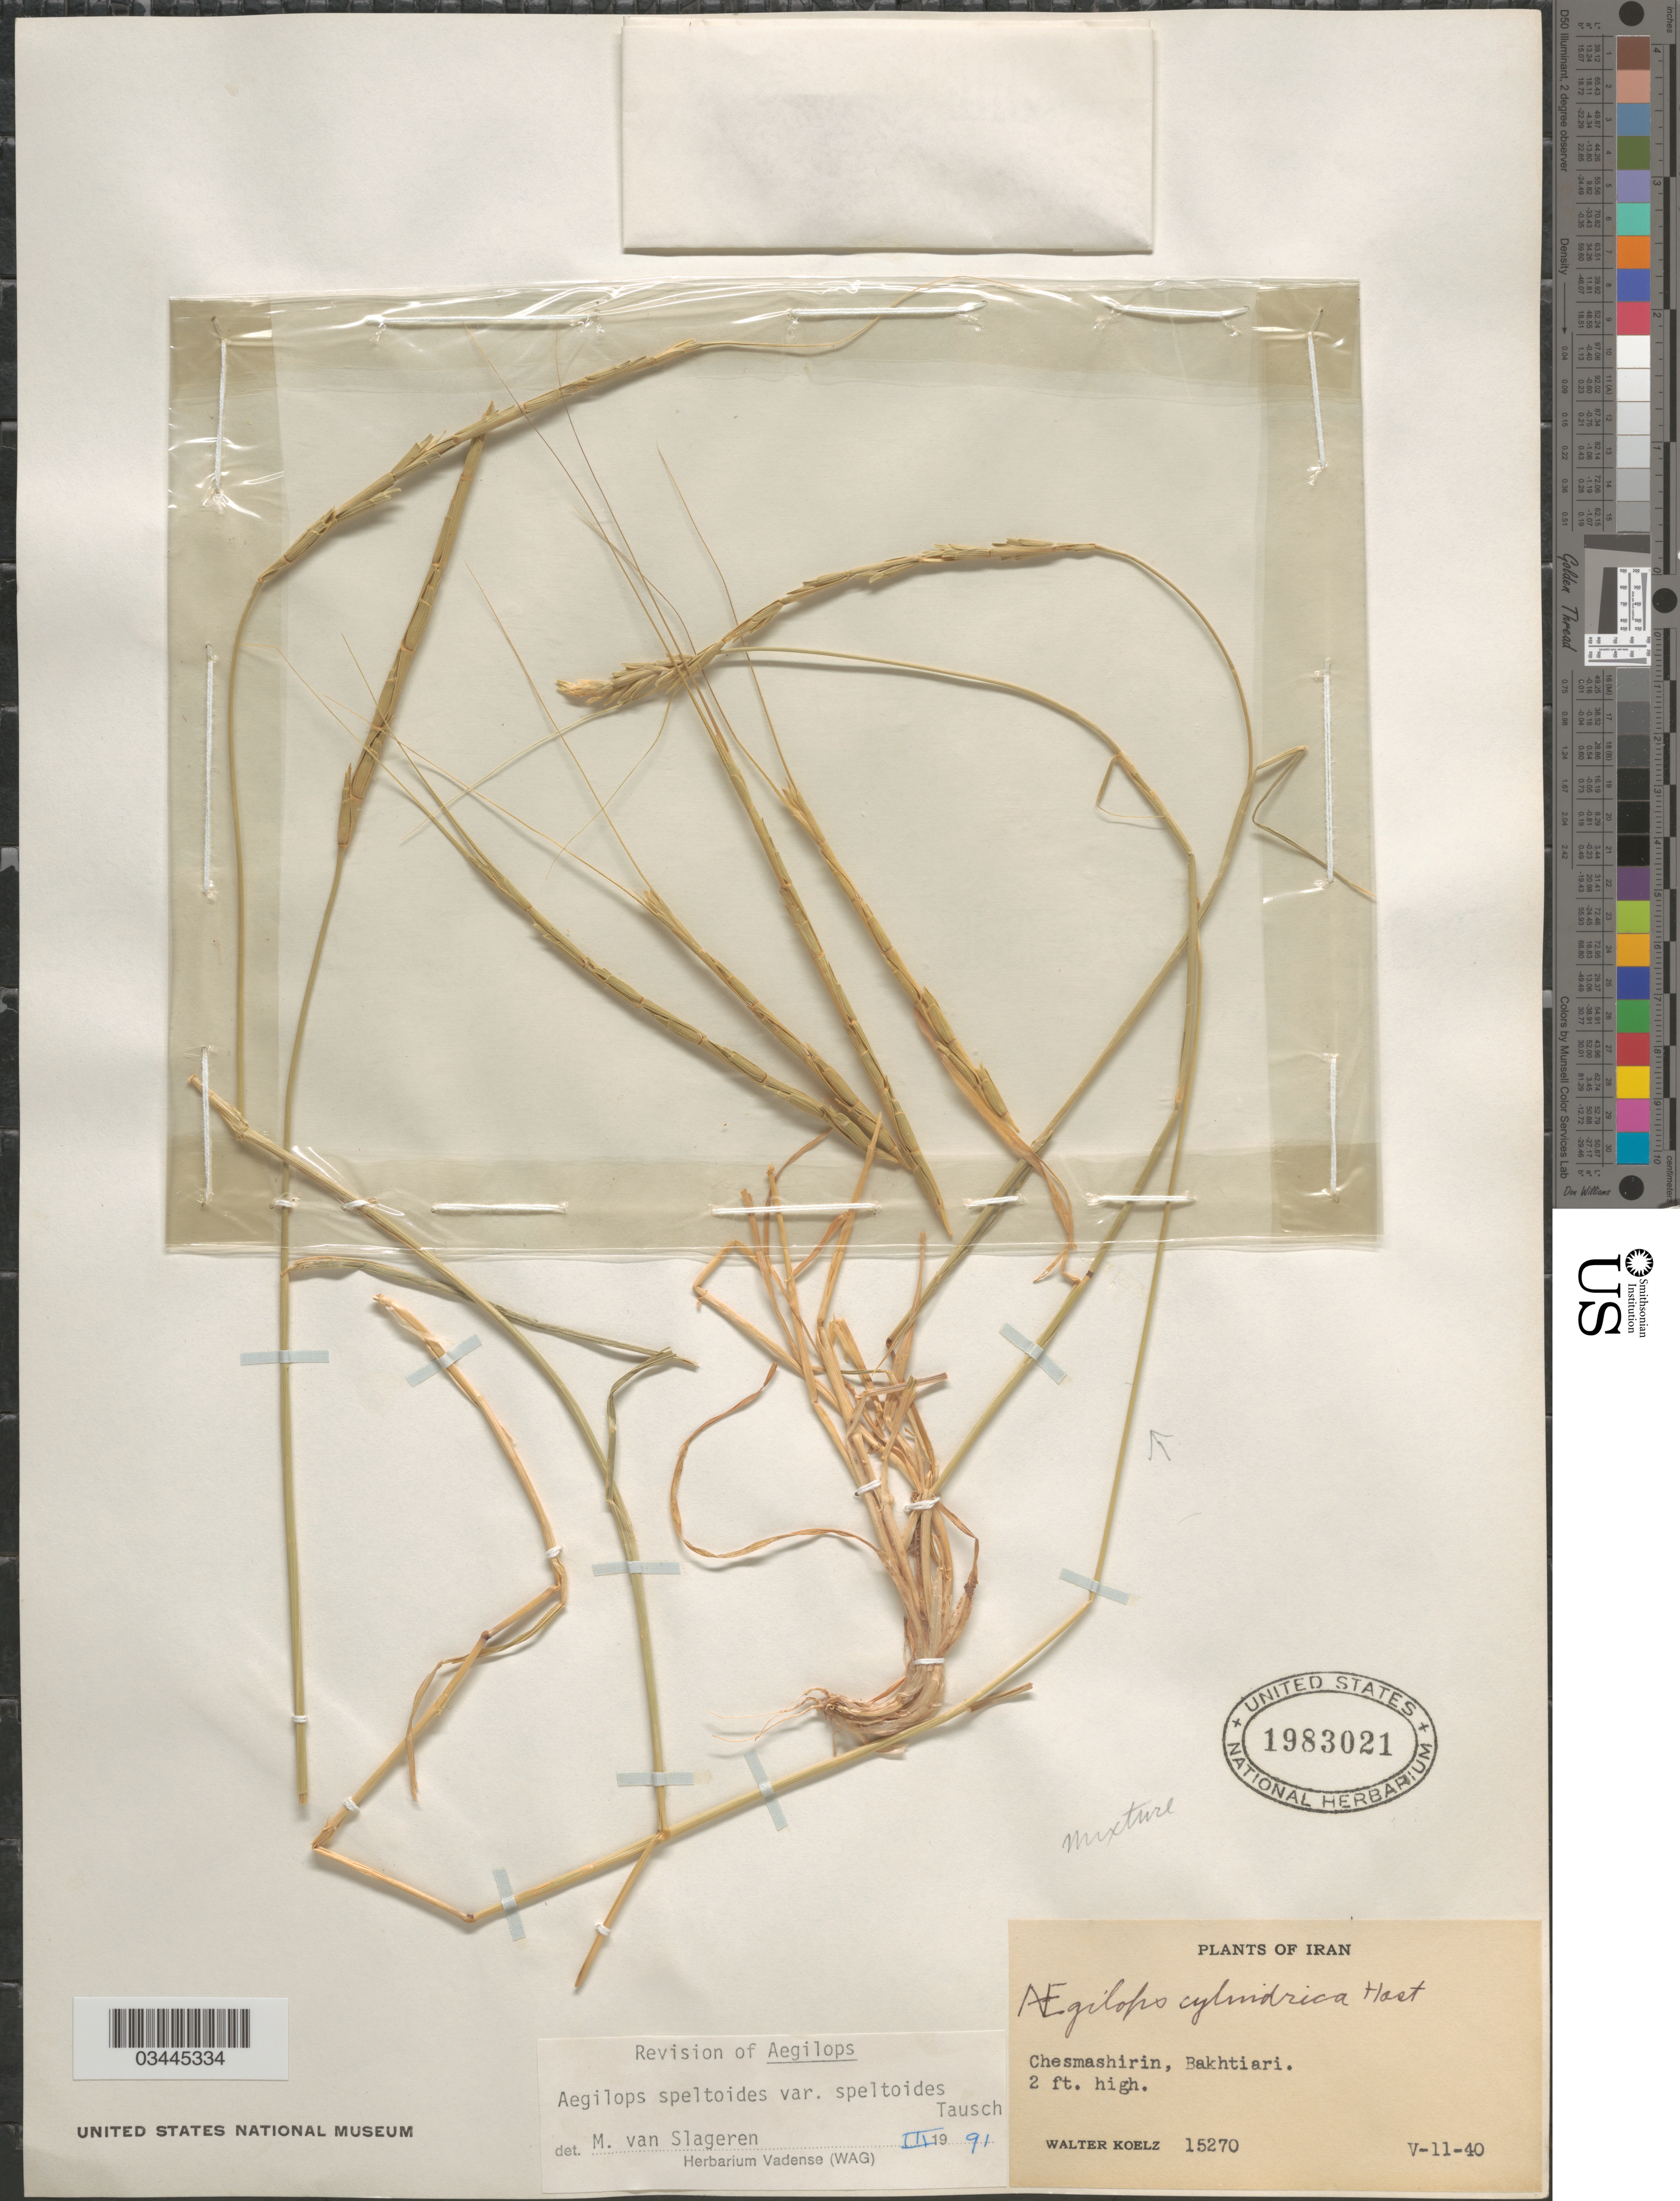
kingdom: Plantae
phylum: Tracheophyta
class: Liliopsida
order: Poales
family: Poaceae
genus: Aegilops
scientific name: Aegilops speltoides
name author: Tausch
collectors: W. N. Koelz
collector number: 15270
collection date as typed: Transcribed d/m/y: 11/5/40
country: Iran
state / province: Chahar Mahaal and Bakhtiari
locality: Chesmashirin, Bakhtiari.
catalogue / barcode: US 1983021